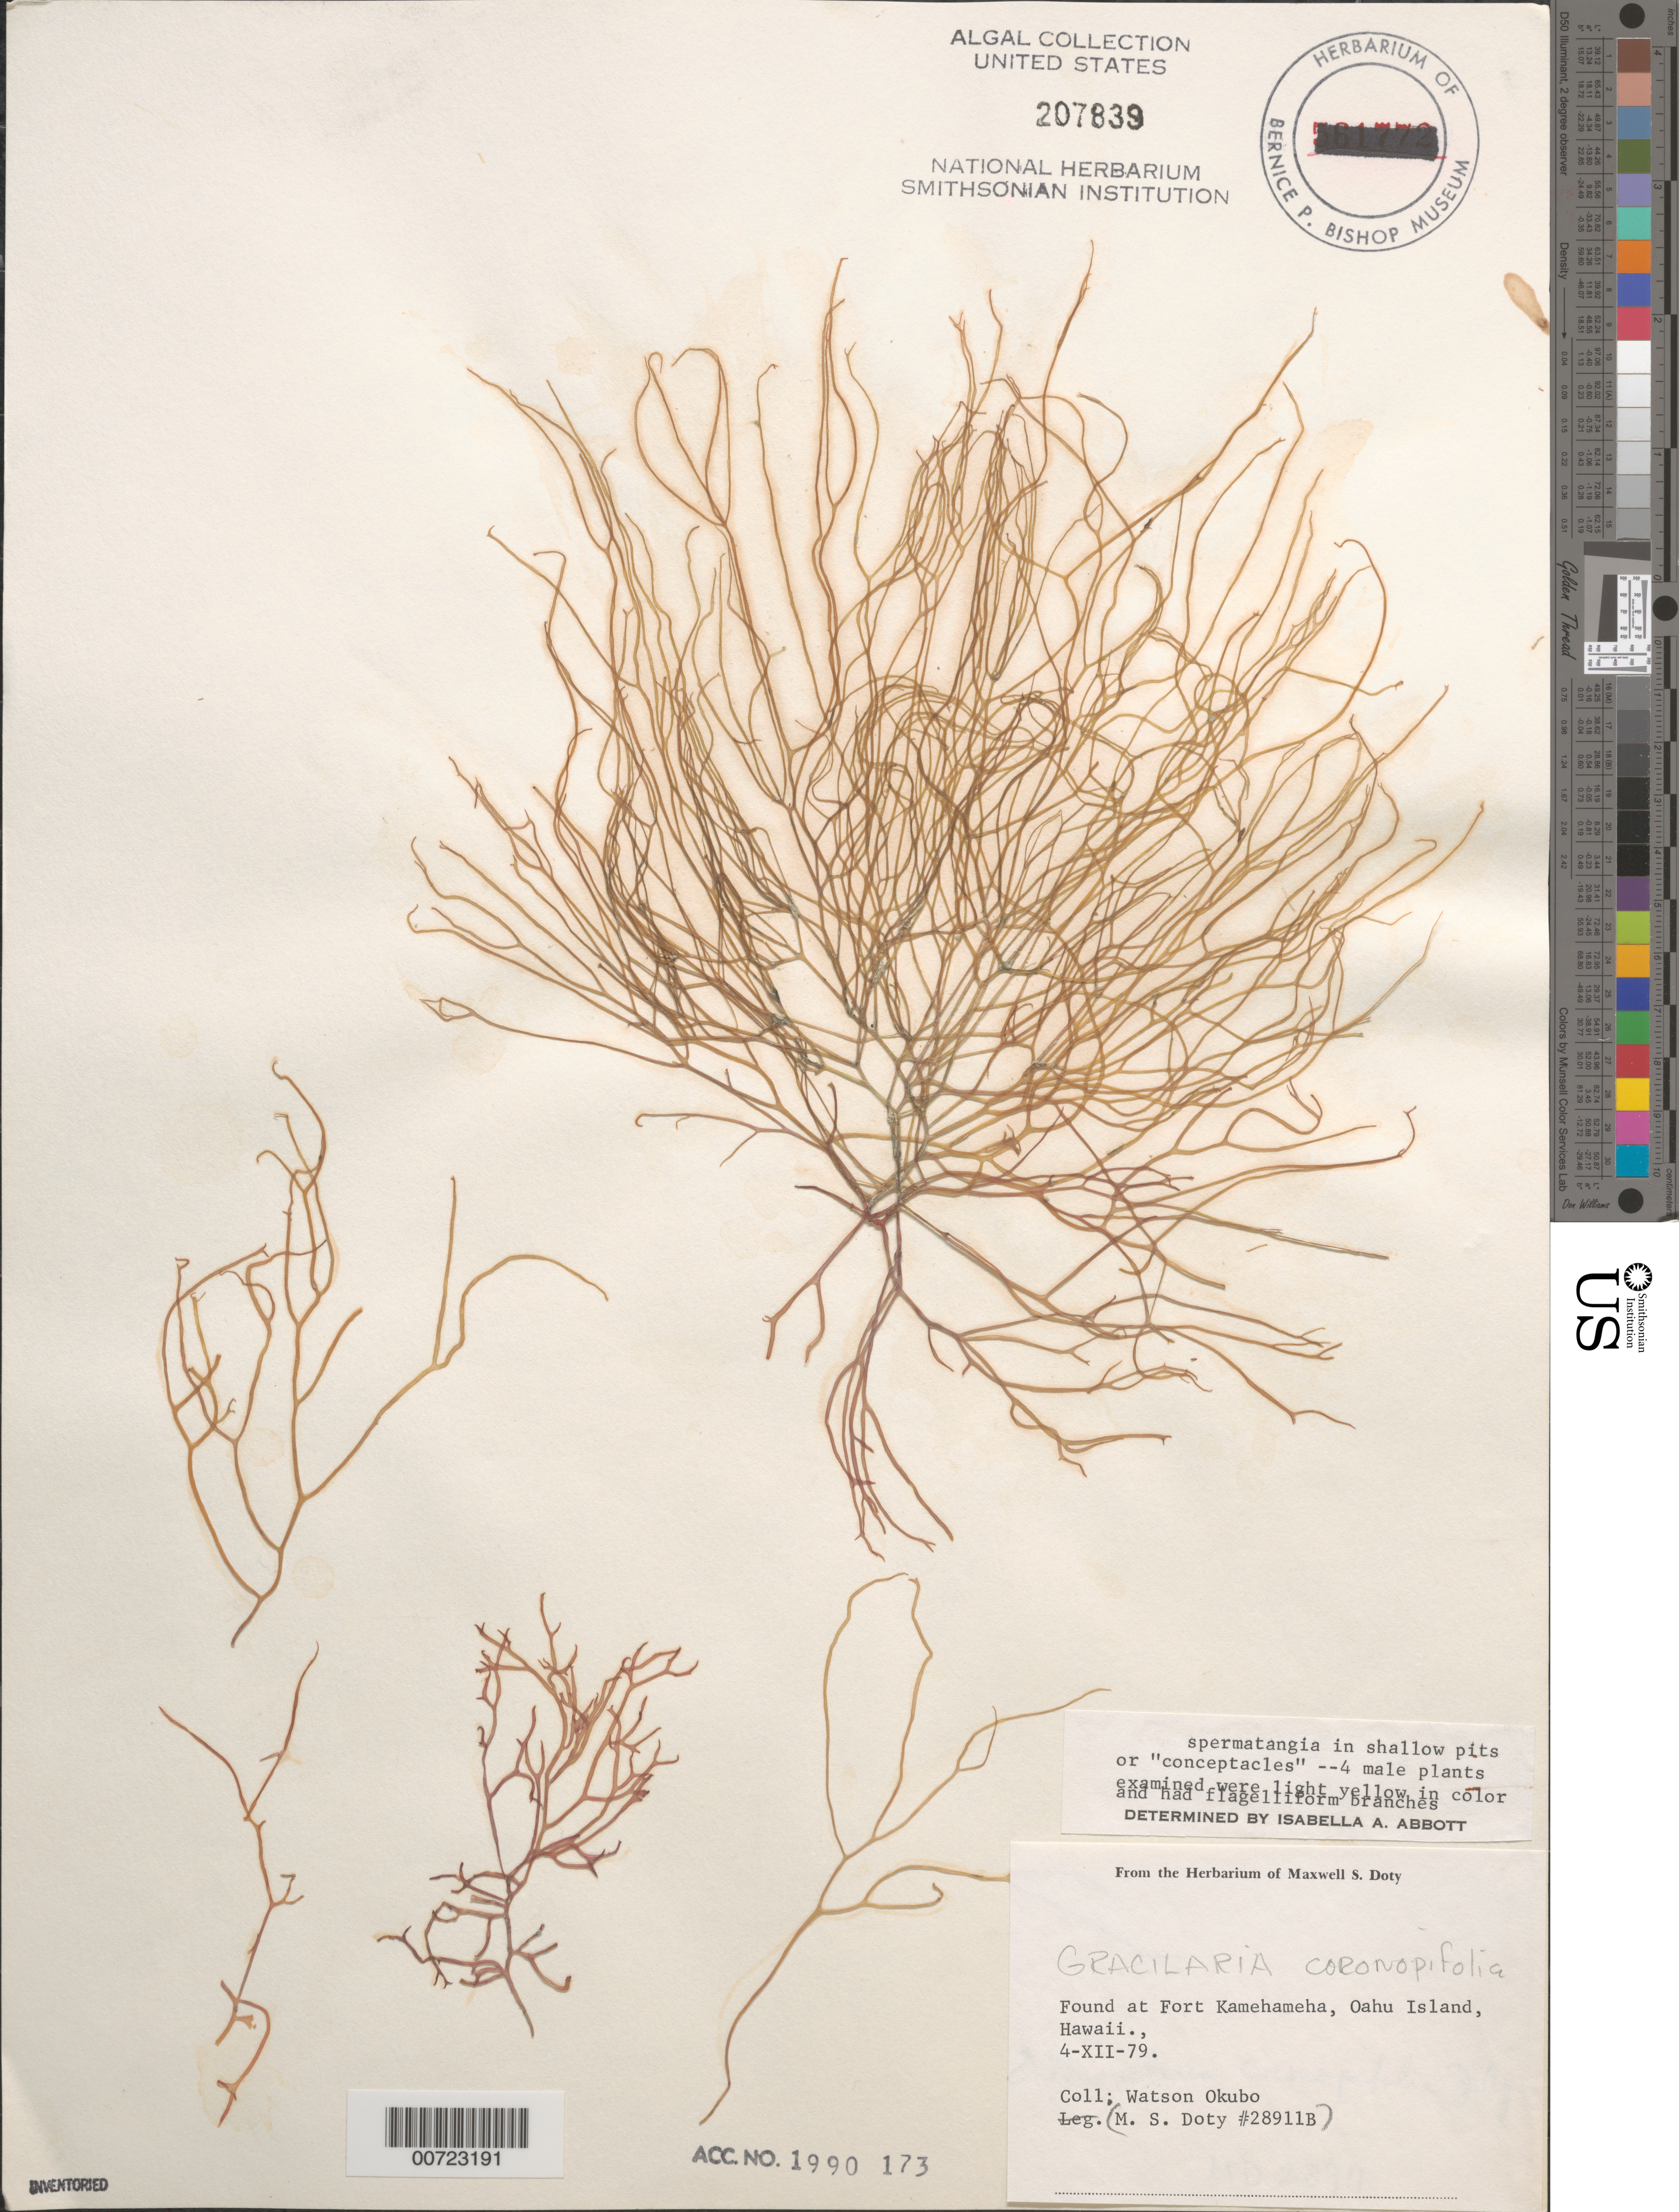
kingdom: Plantae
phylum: Rhodophyta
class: Florideophyceae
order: Gracilariales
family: Gracilariaceae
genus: Gracilaria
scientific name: Gracilaria coronopifolia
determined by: Abbott, Isabella A.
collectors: W. Okubo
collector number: MSD 28911B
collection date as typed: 04 Dec 1979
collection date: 1979-12-04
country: United States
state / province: Hawaii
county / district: Honolulu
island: Oahu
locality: Fort Kamehameha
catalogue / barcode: US 207839